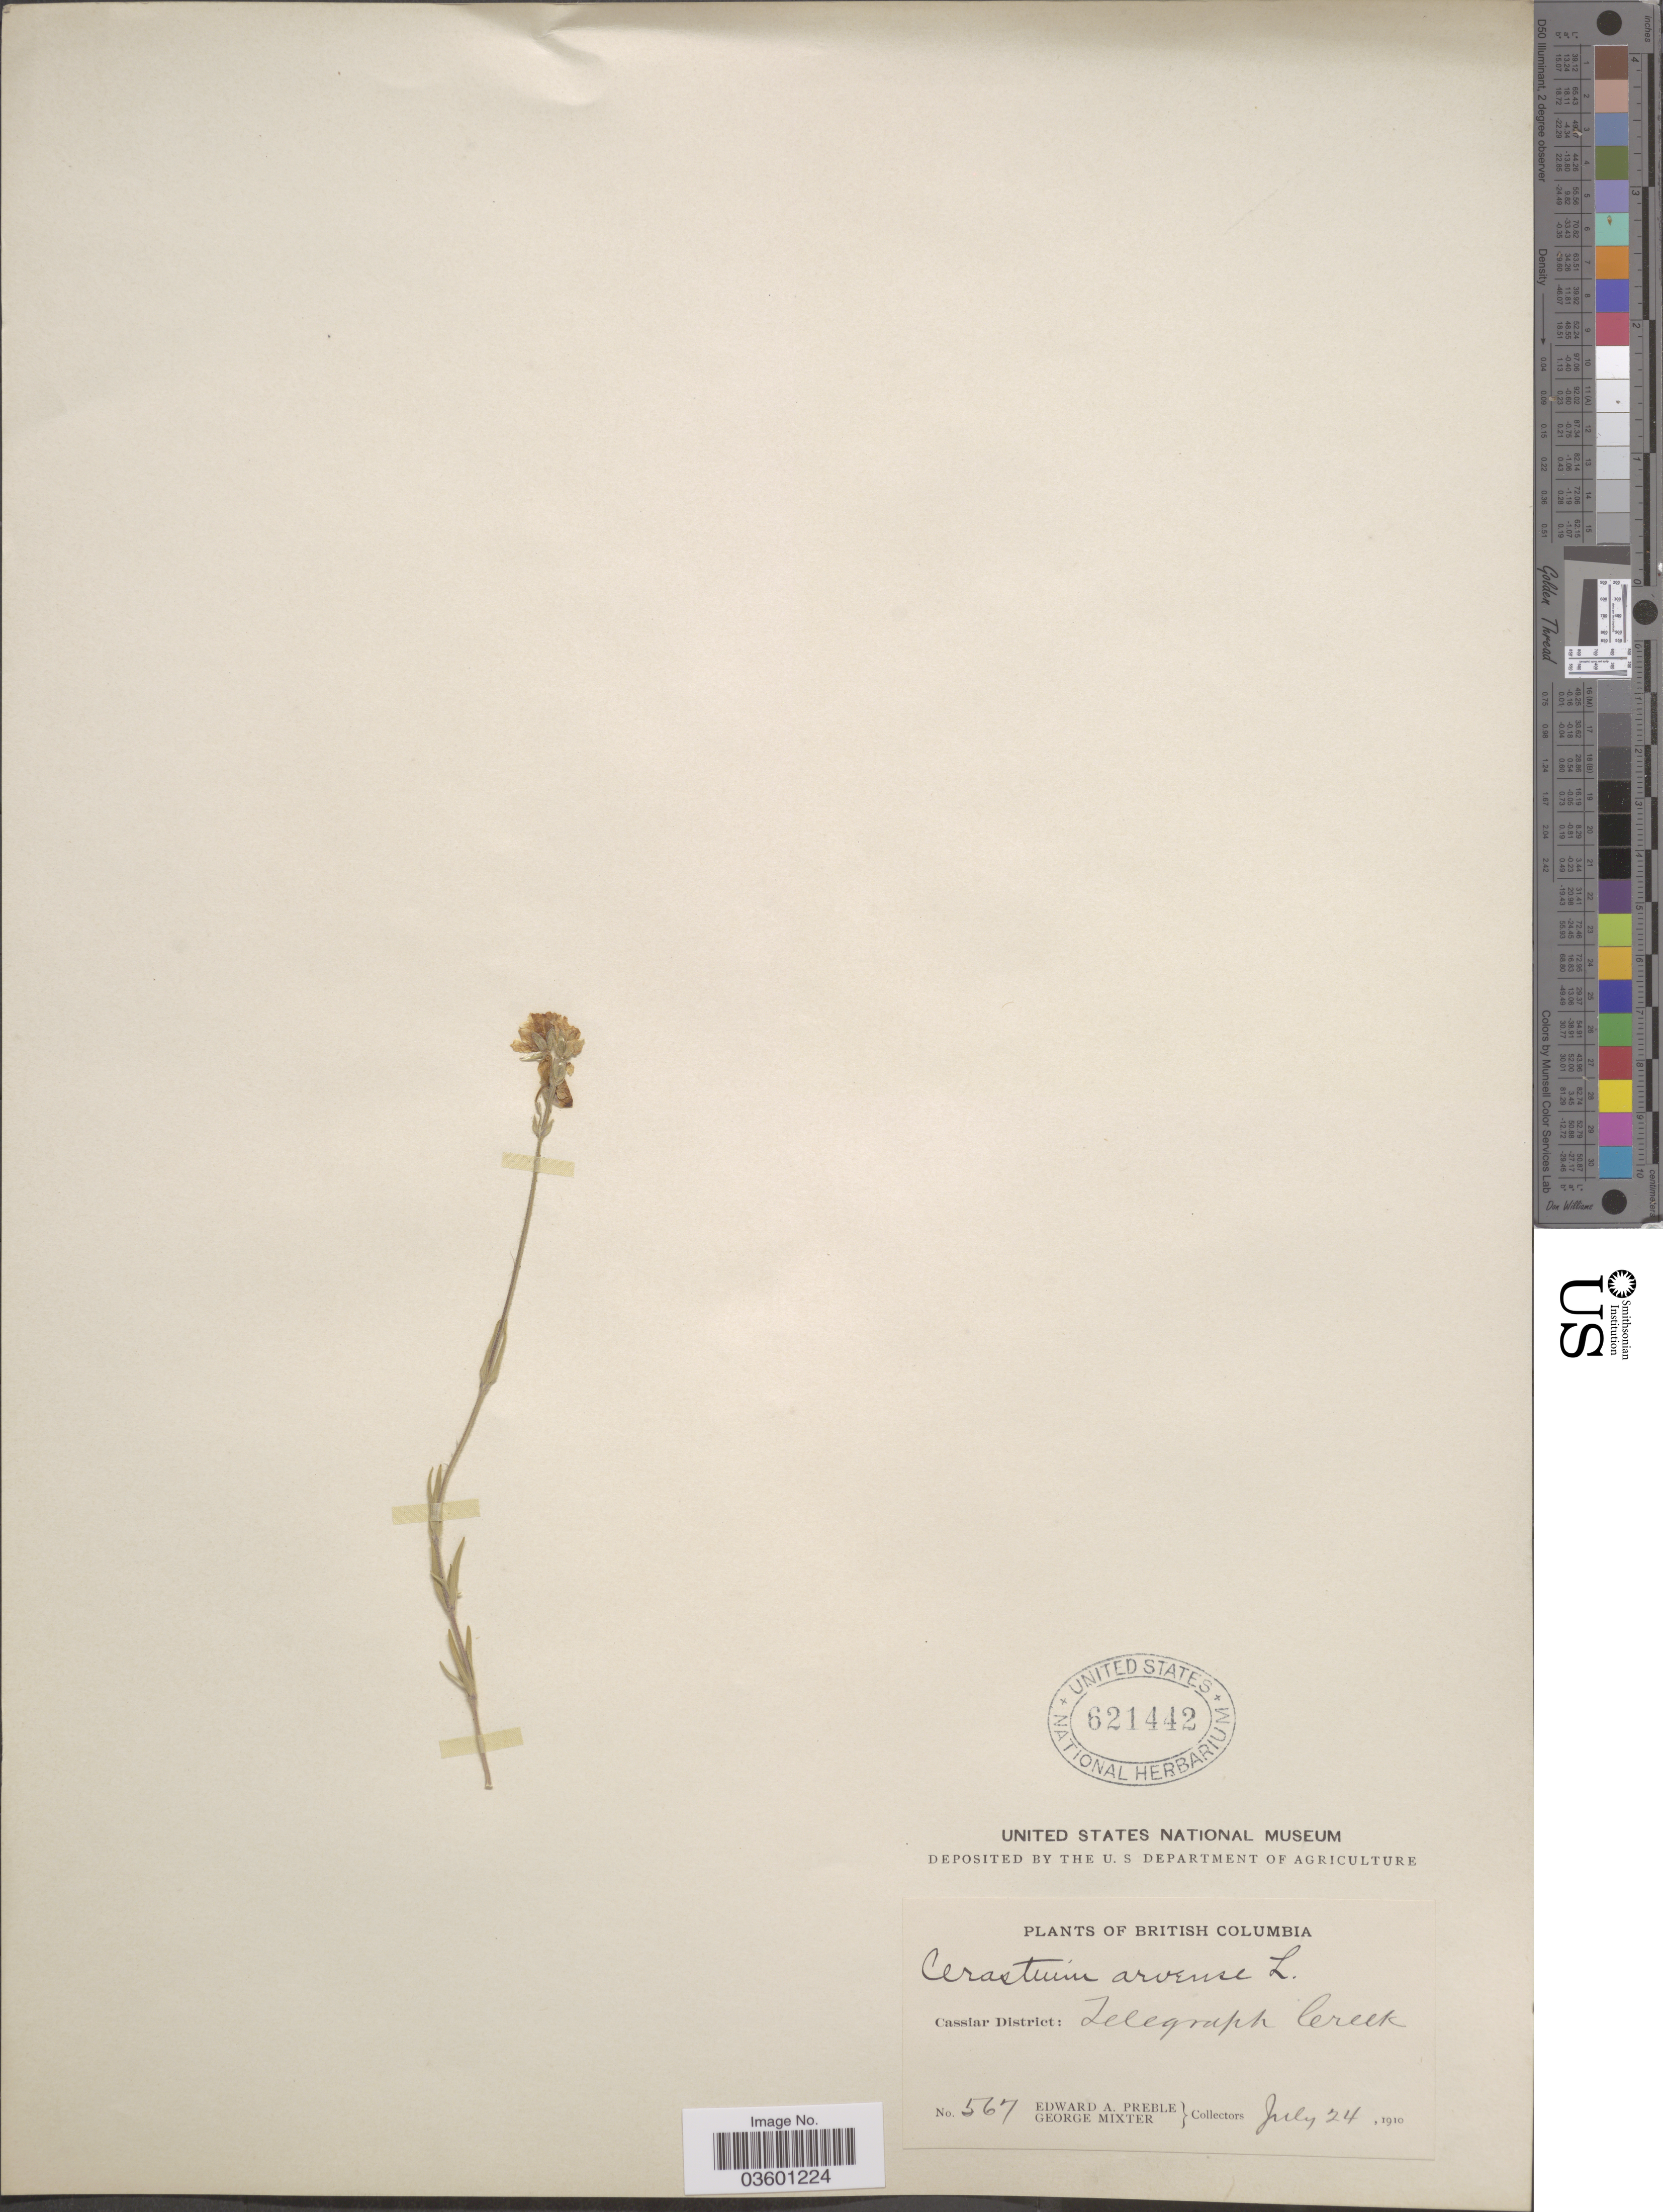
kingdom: Plantae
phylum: Tracheophyta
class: Magnoliopsida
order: Caryophyllales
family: Caryophyllaceae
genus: Cerastium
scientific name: Cerastium arvense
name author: L.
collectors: E. Preble & G. Mixter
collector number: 567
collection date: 1910-07-24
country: Canada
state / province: British Columbia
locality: Cassiar District: Telegraph Creek.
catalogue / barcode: US 621442